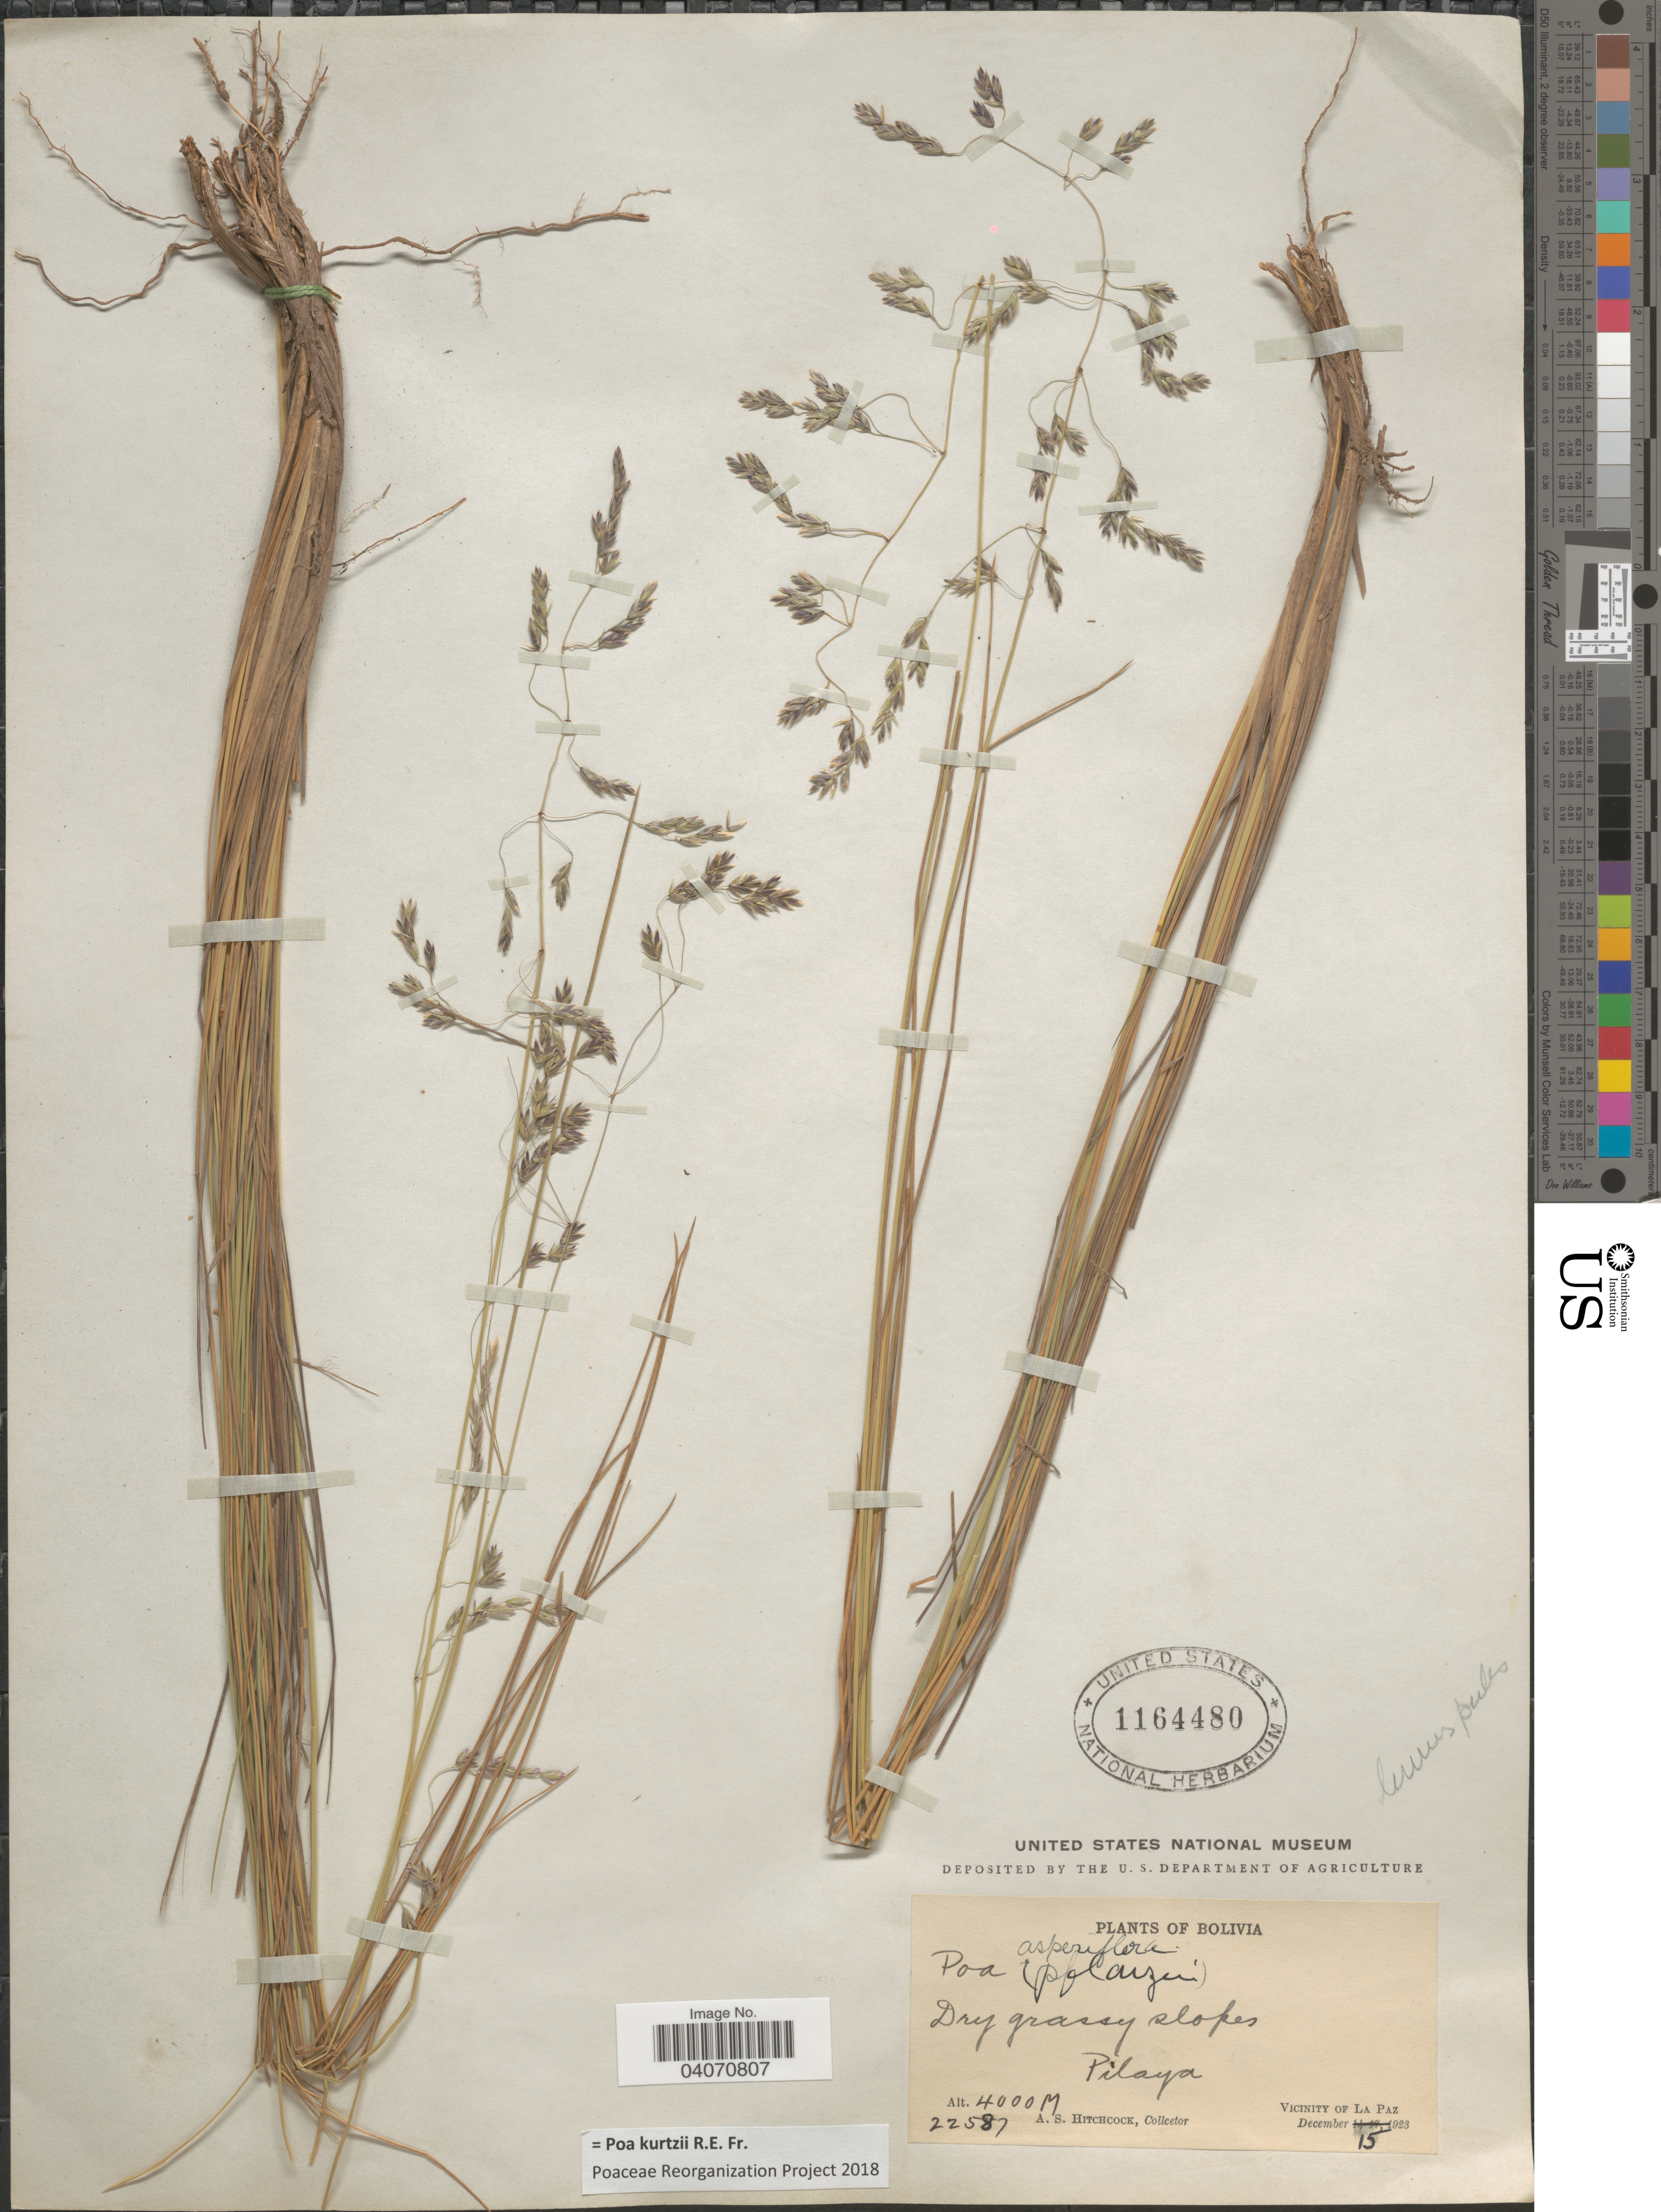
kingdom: Plantae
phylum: Tracheophyta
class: Liliopsida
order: Poales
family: Poaceae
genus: Poa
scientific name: Poa kurtzii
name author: R.E. Fr.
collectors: A. S. Hitchcock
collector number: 22587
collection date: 1923-12-15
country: Bolivia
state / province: La Paz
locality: Pilaya. Vicinity of La Paz.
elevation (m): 4000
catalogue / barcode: US 1164480